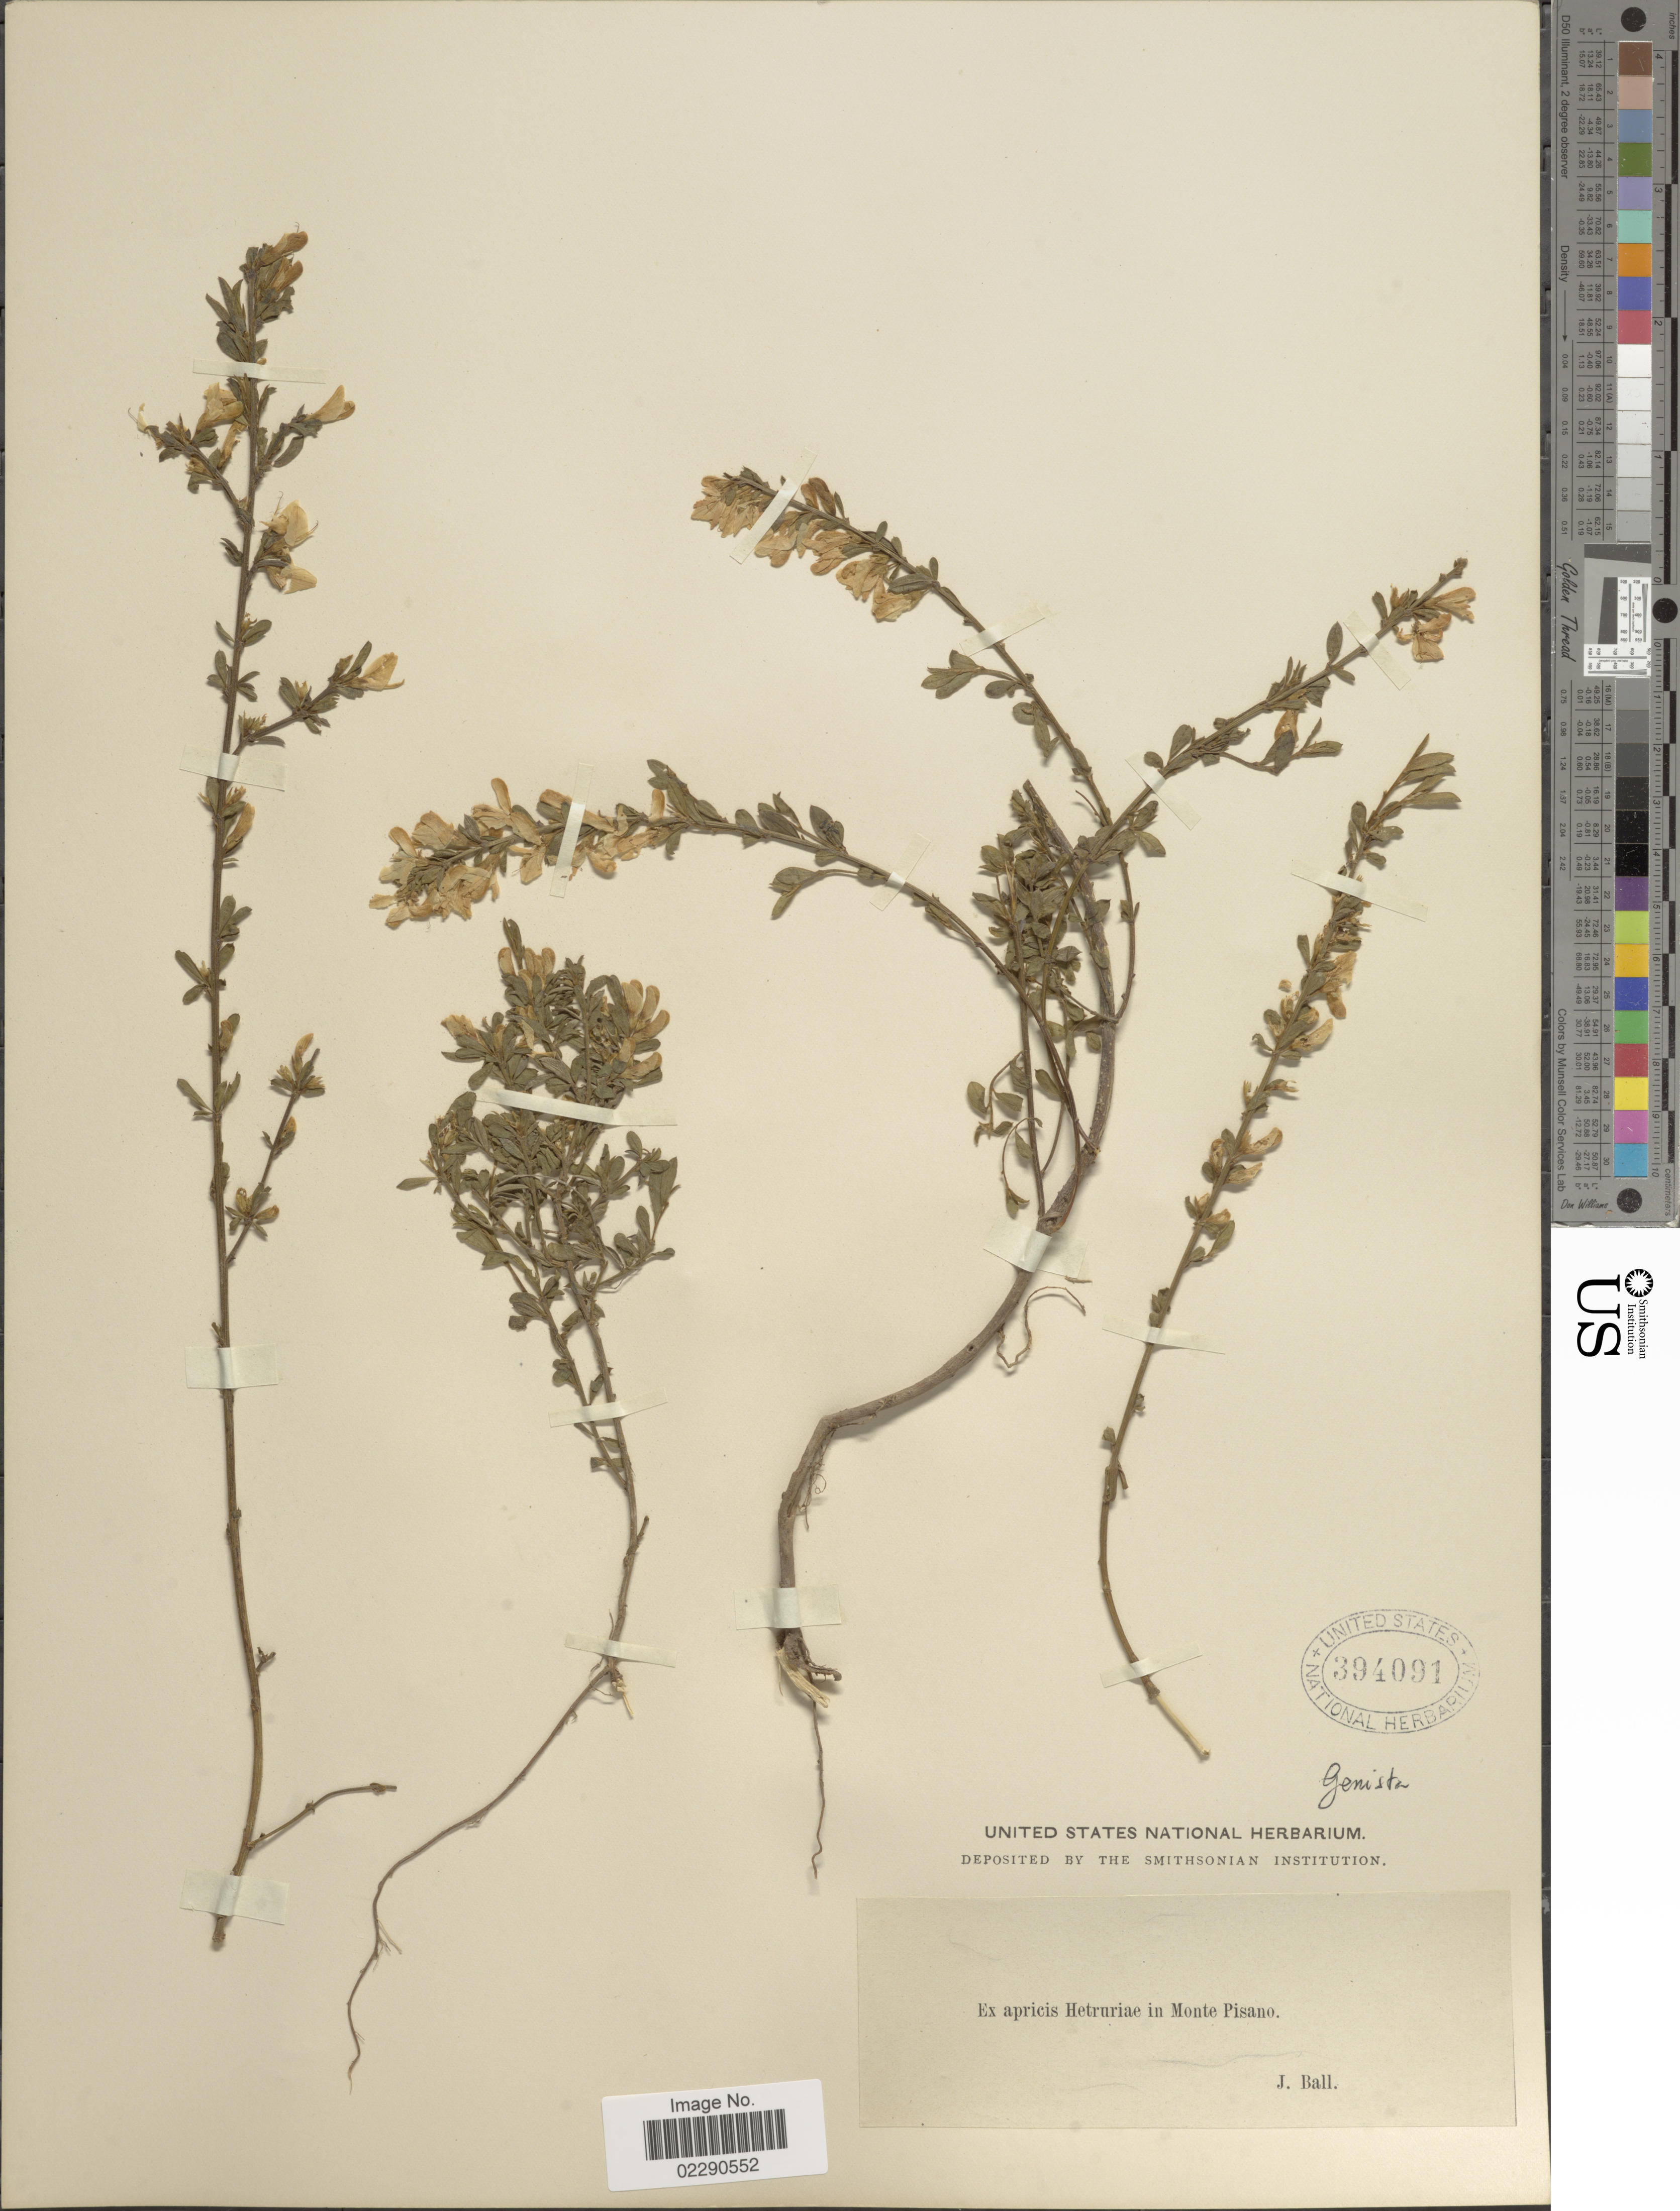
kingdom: Plantae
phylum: Tracheophyta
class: Magnoliopsida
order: Fabales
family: Fabaceae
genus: Genista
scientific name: Genista sp.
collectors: J. Ball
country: Italy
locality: Hetruriae in Monte Pisano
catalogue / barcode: US 394091